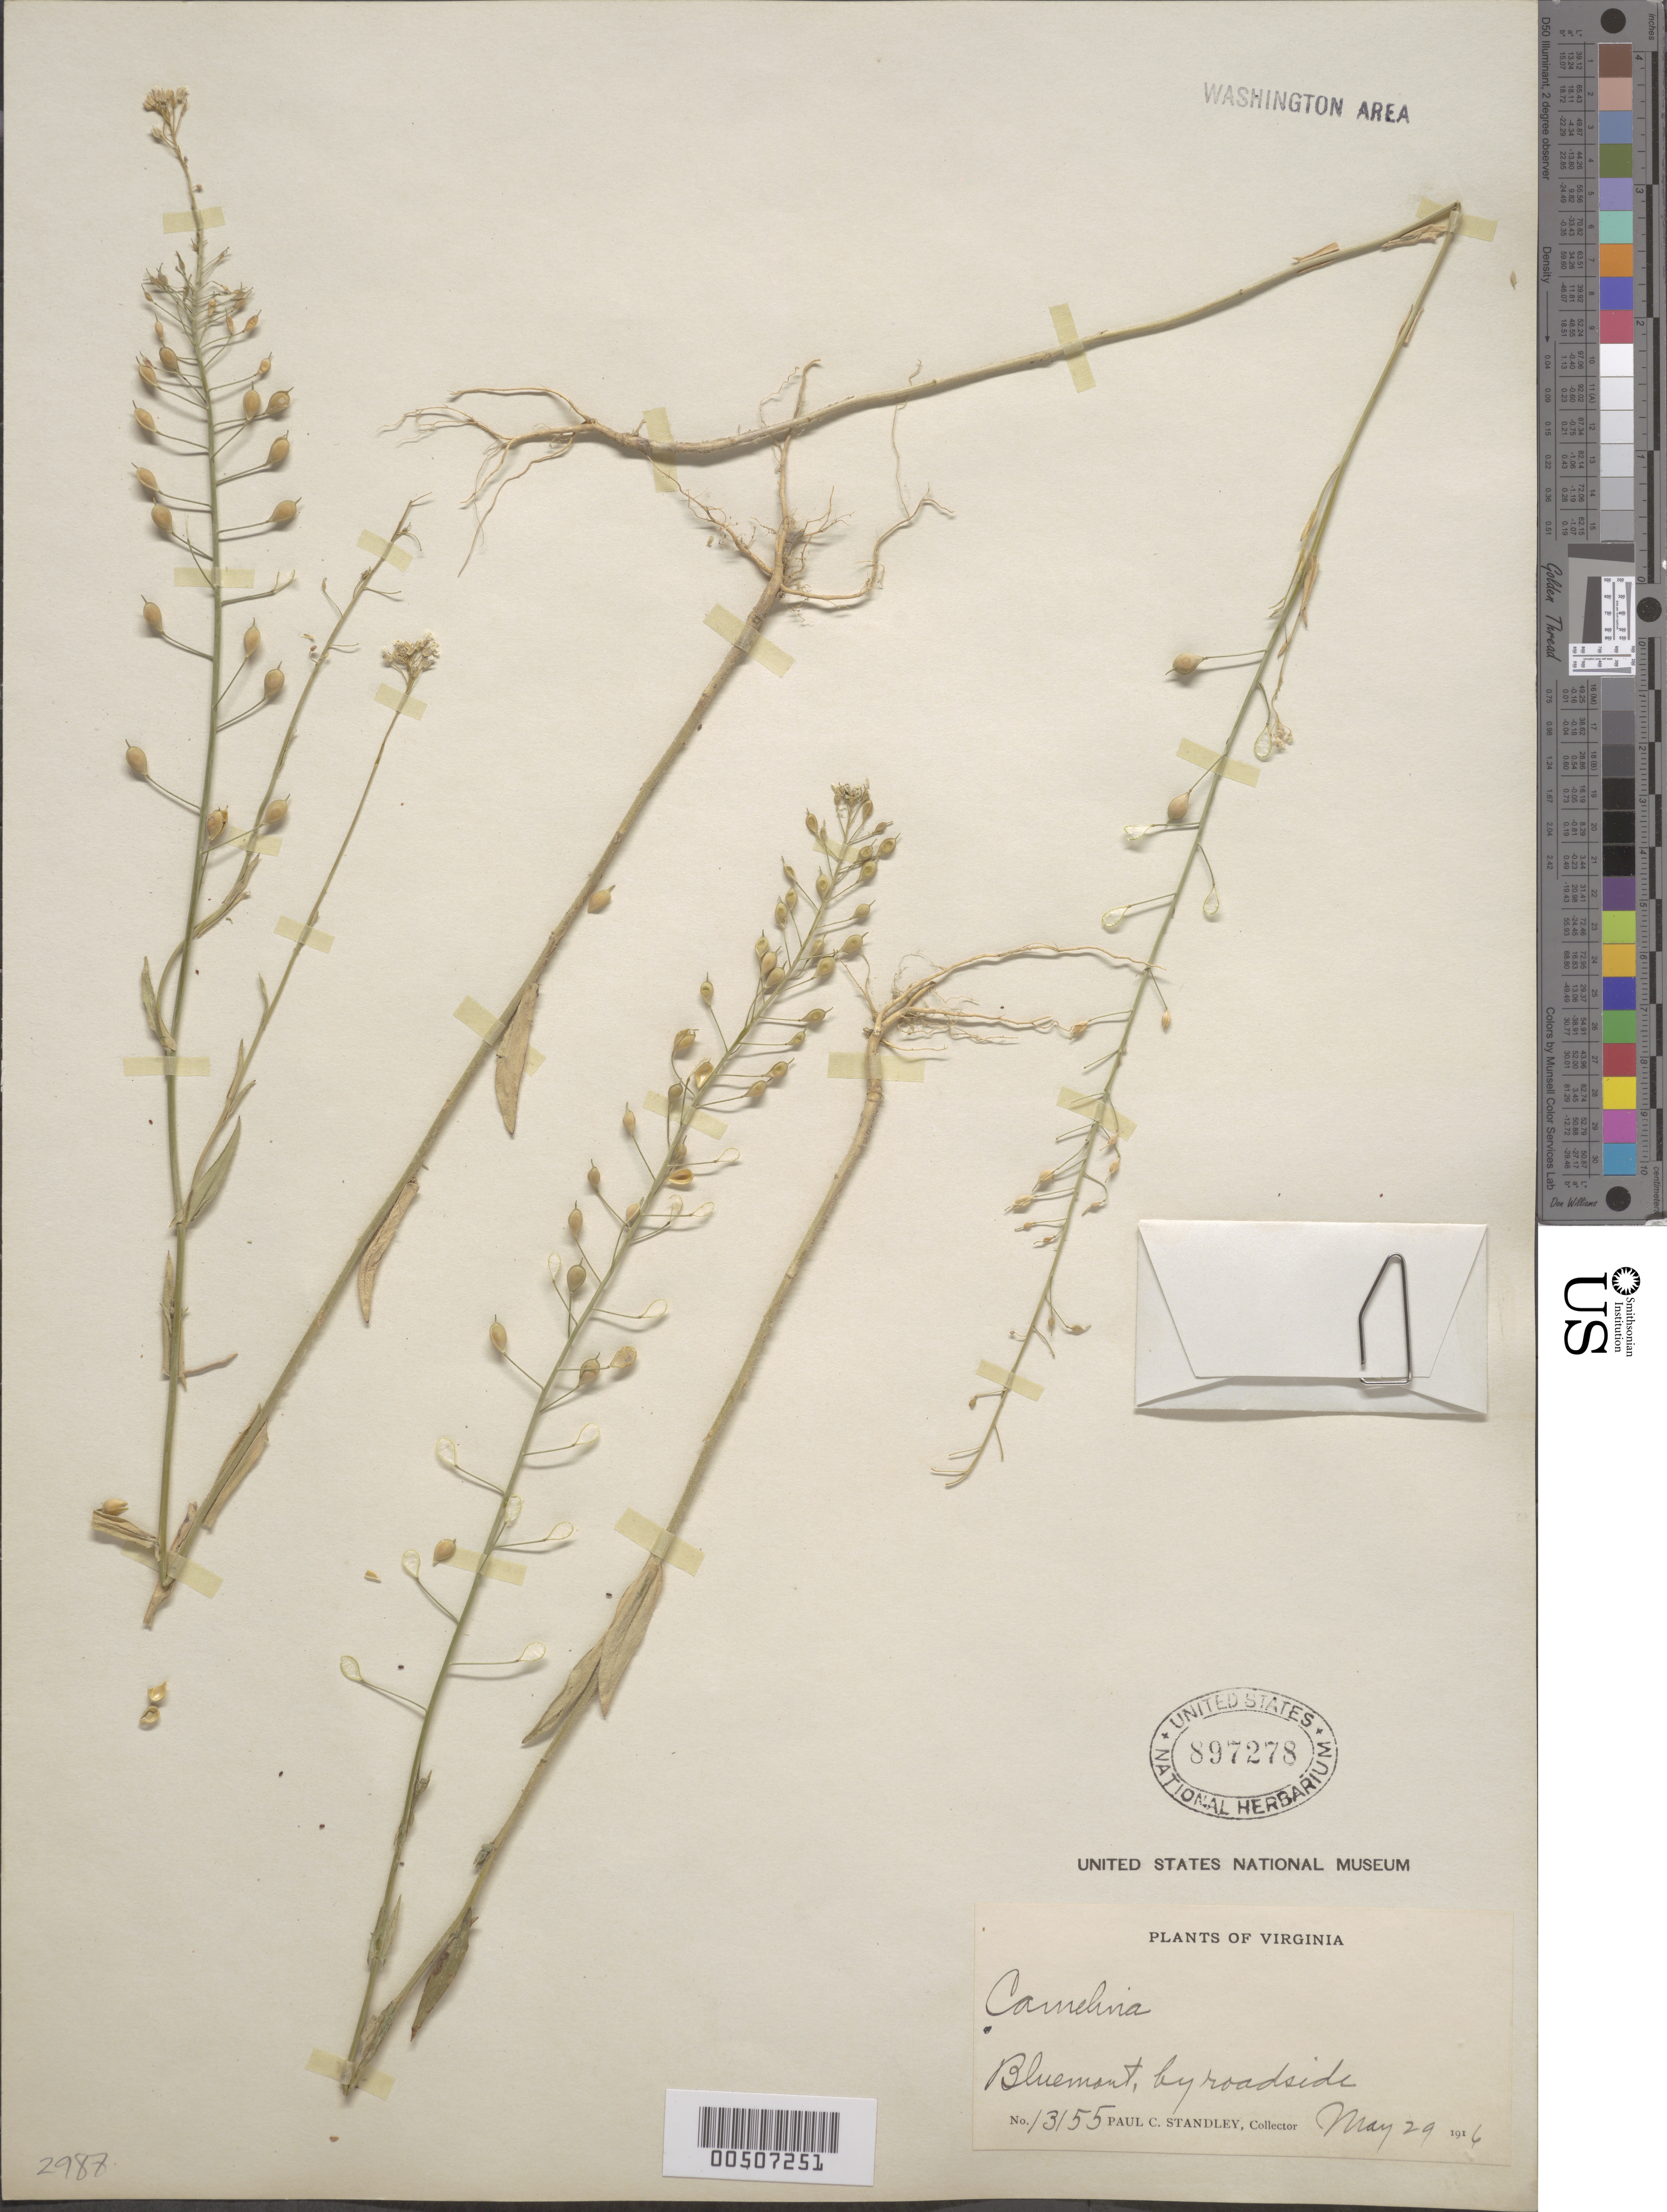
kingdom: Plantae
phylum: Tracheophyta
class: Magnoliopsida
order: Brassicales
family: Brassicaceae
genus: Camelina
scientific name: Camelina sp.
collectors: P. C. Standley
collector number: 13155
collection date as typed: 29 May 1916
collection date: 1916-05-29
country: United States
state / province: Virginia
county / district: Loudoun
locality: Bluemont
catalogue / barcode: US 897278